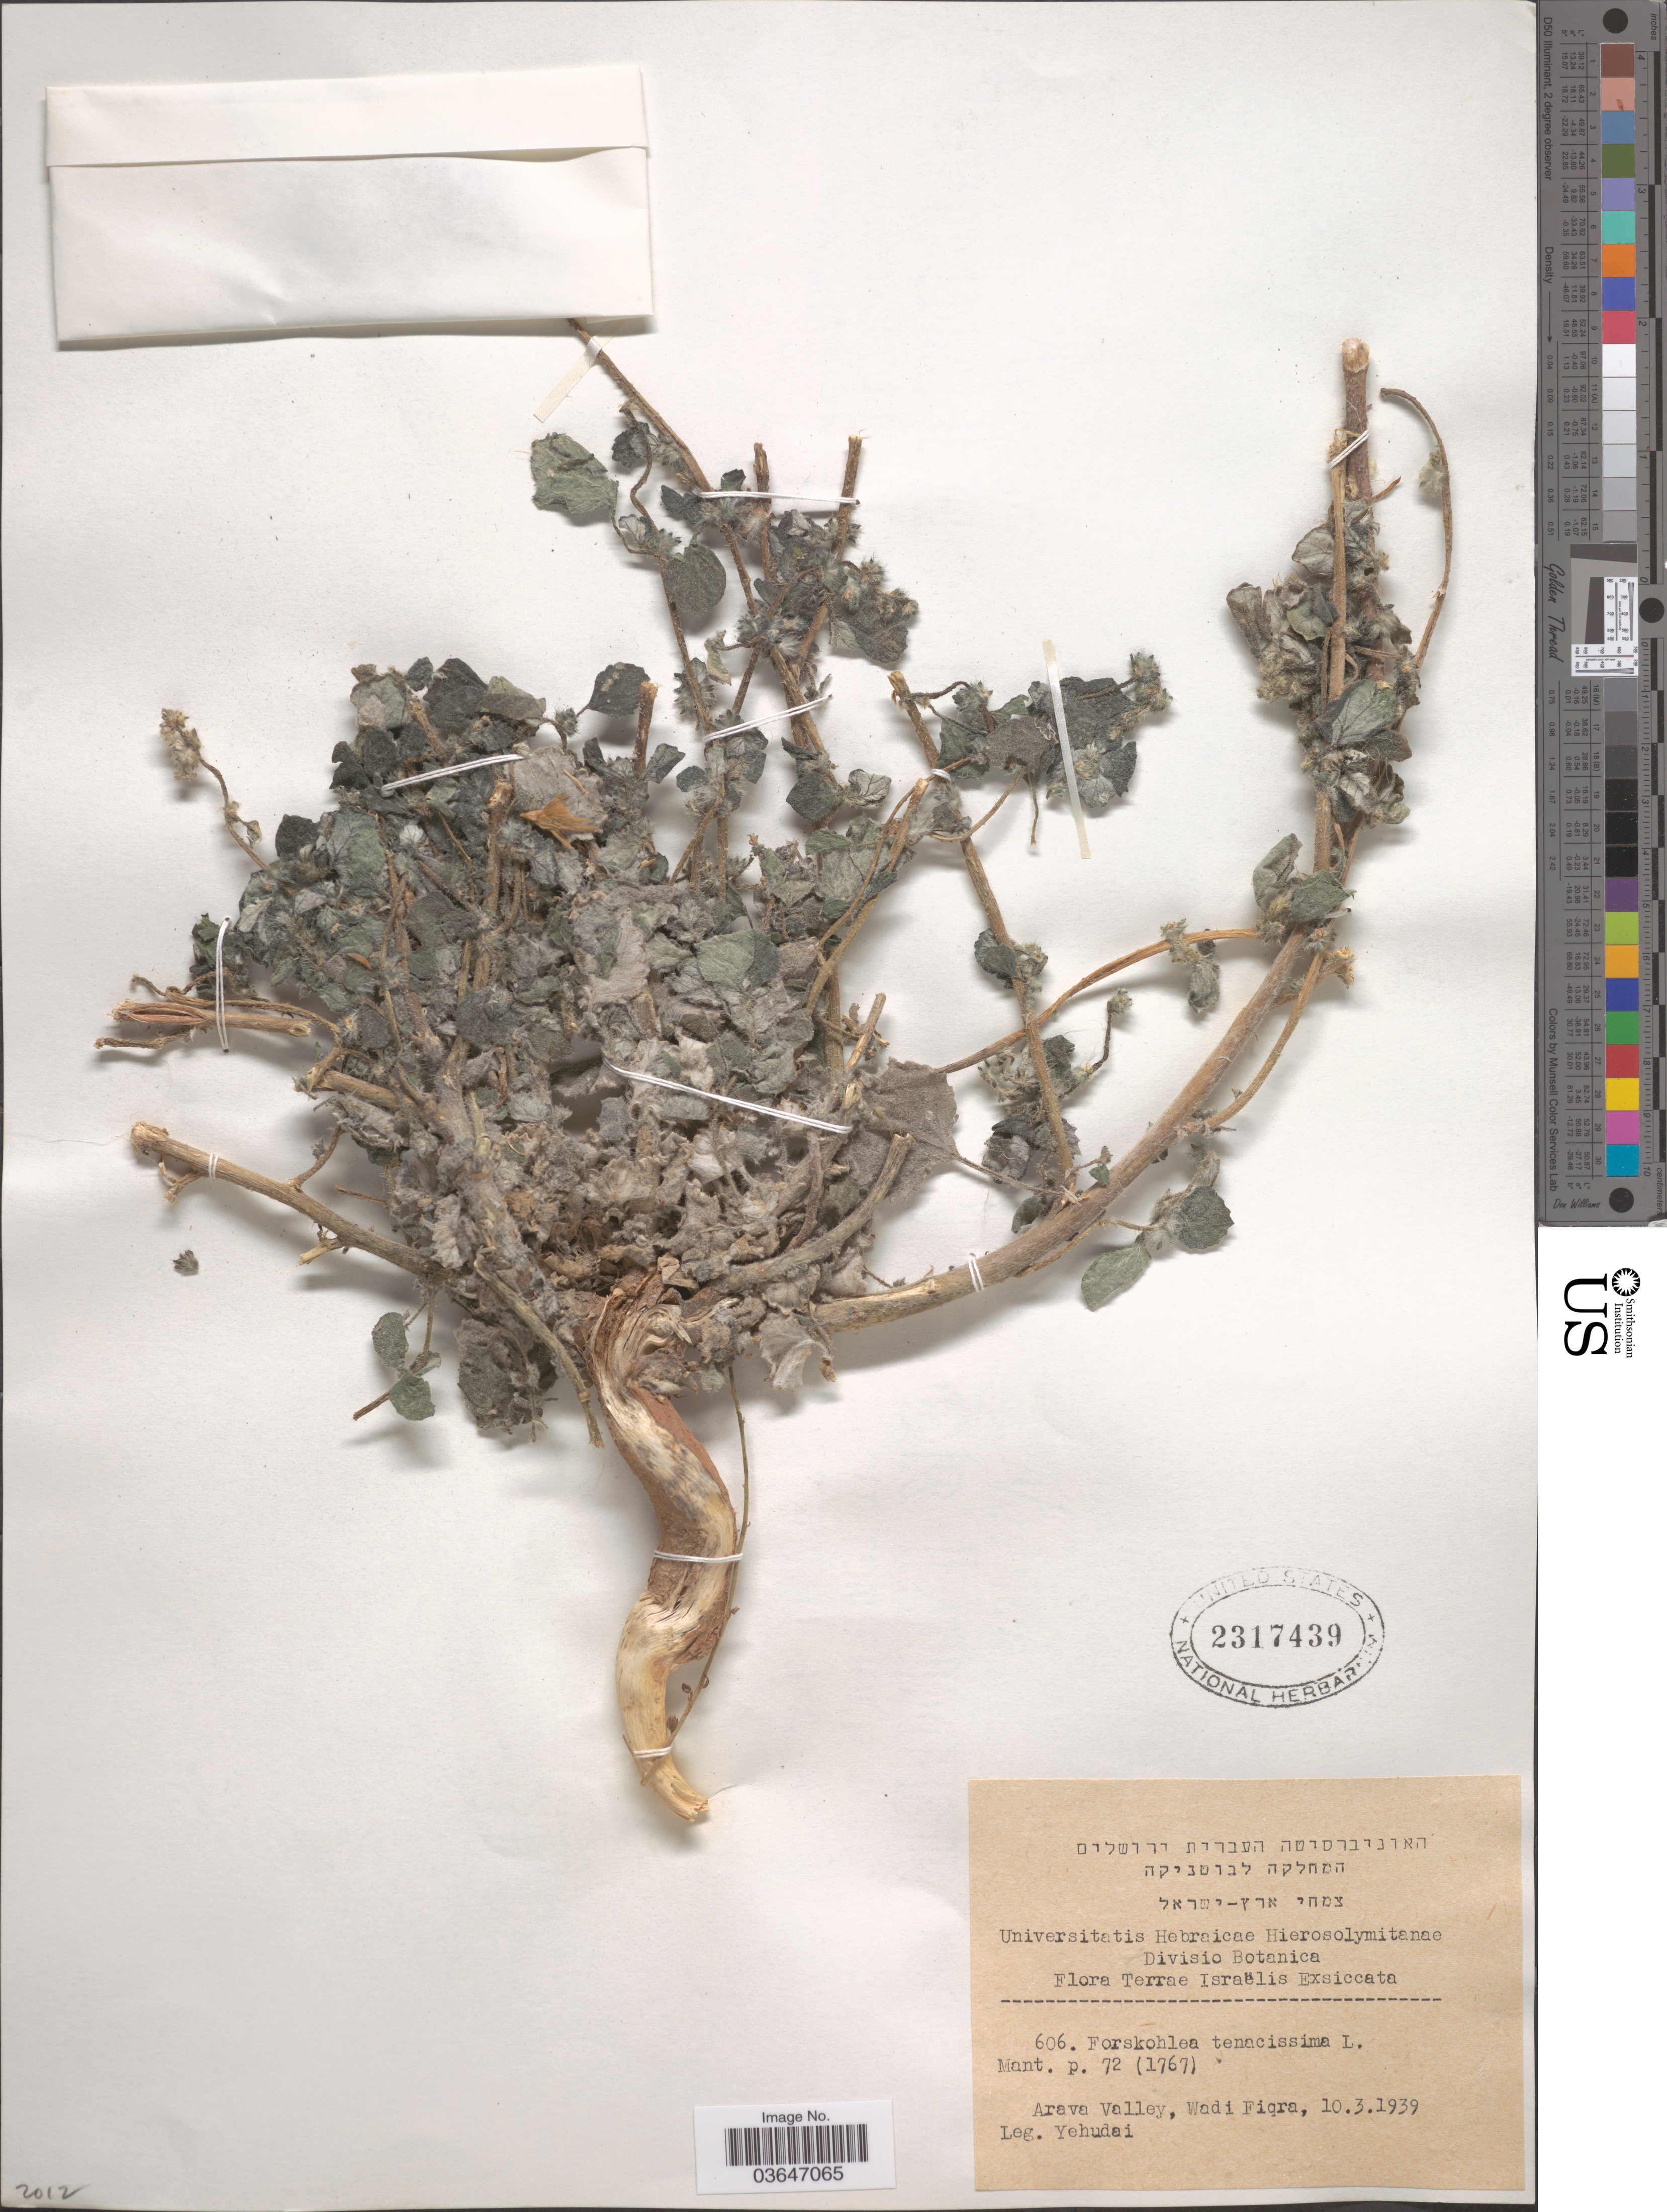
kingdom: Plantae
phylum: Tracheophyta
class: Magnoliopsida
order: Rosales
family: Urticaceae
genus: Forsskaolea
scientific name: Forsskaolea griersonii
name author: A.G. Mill. & J.A. Nyberg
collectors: Yehudai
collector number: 606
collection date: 1939-03-10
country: Israel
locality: Terrae Israëlis. Arava Valley, Wadi Fiqra.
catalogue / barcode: US 2317439